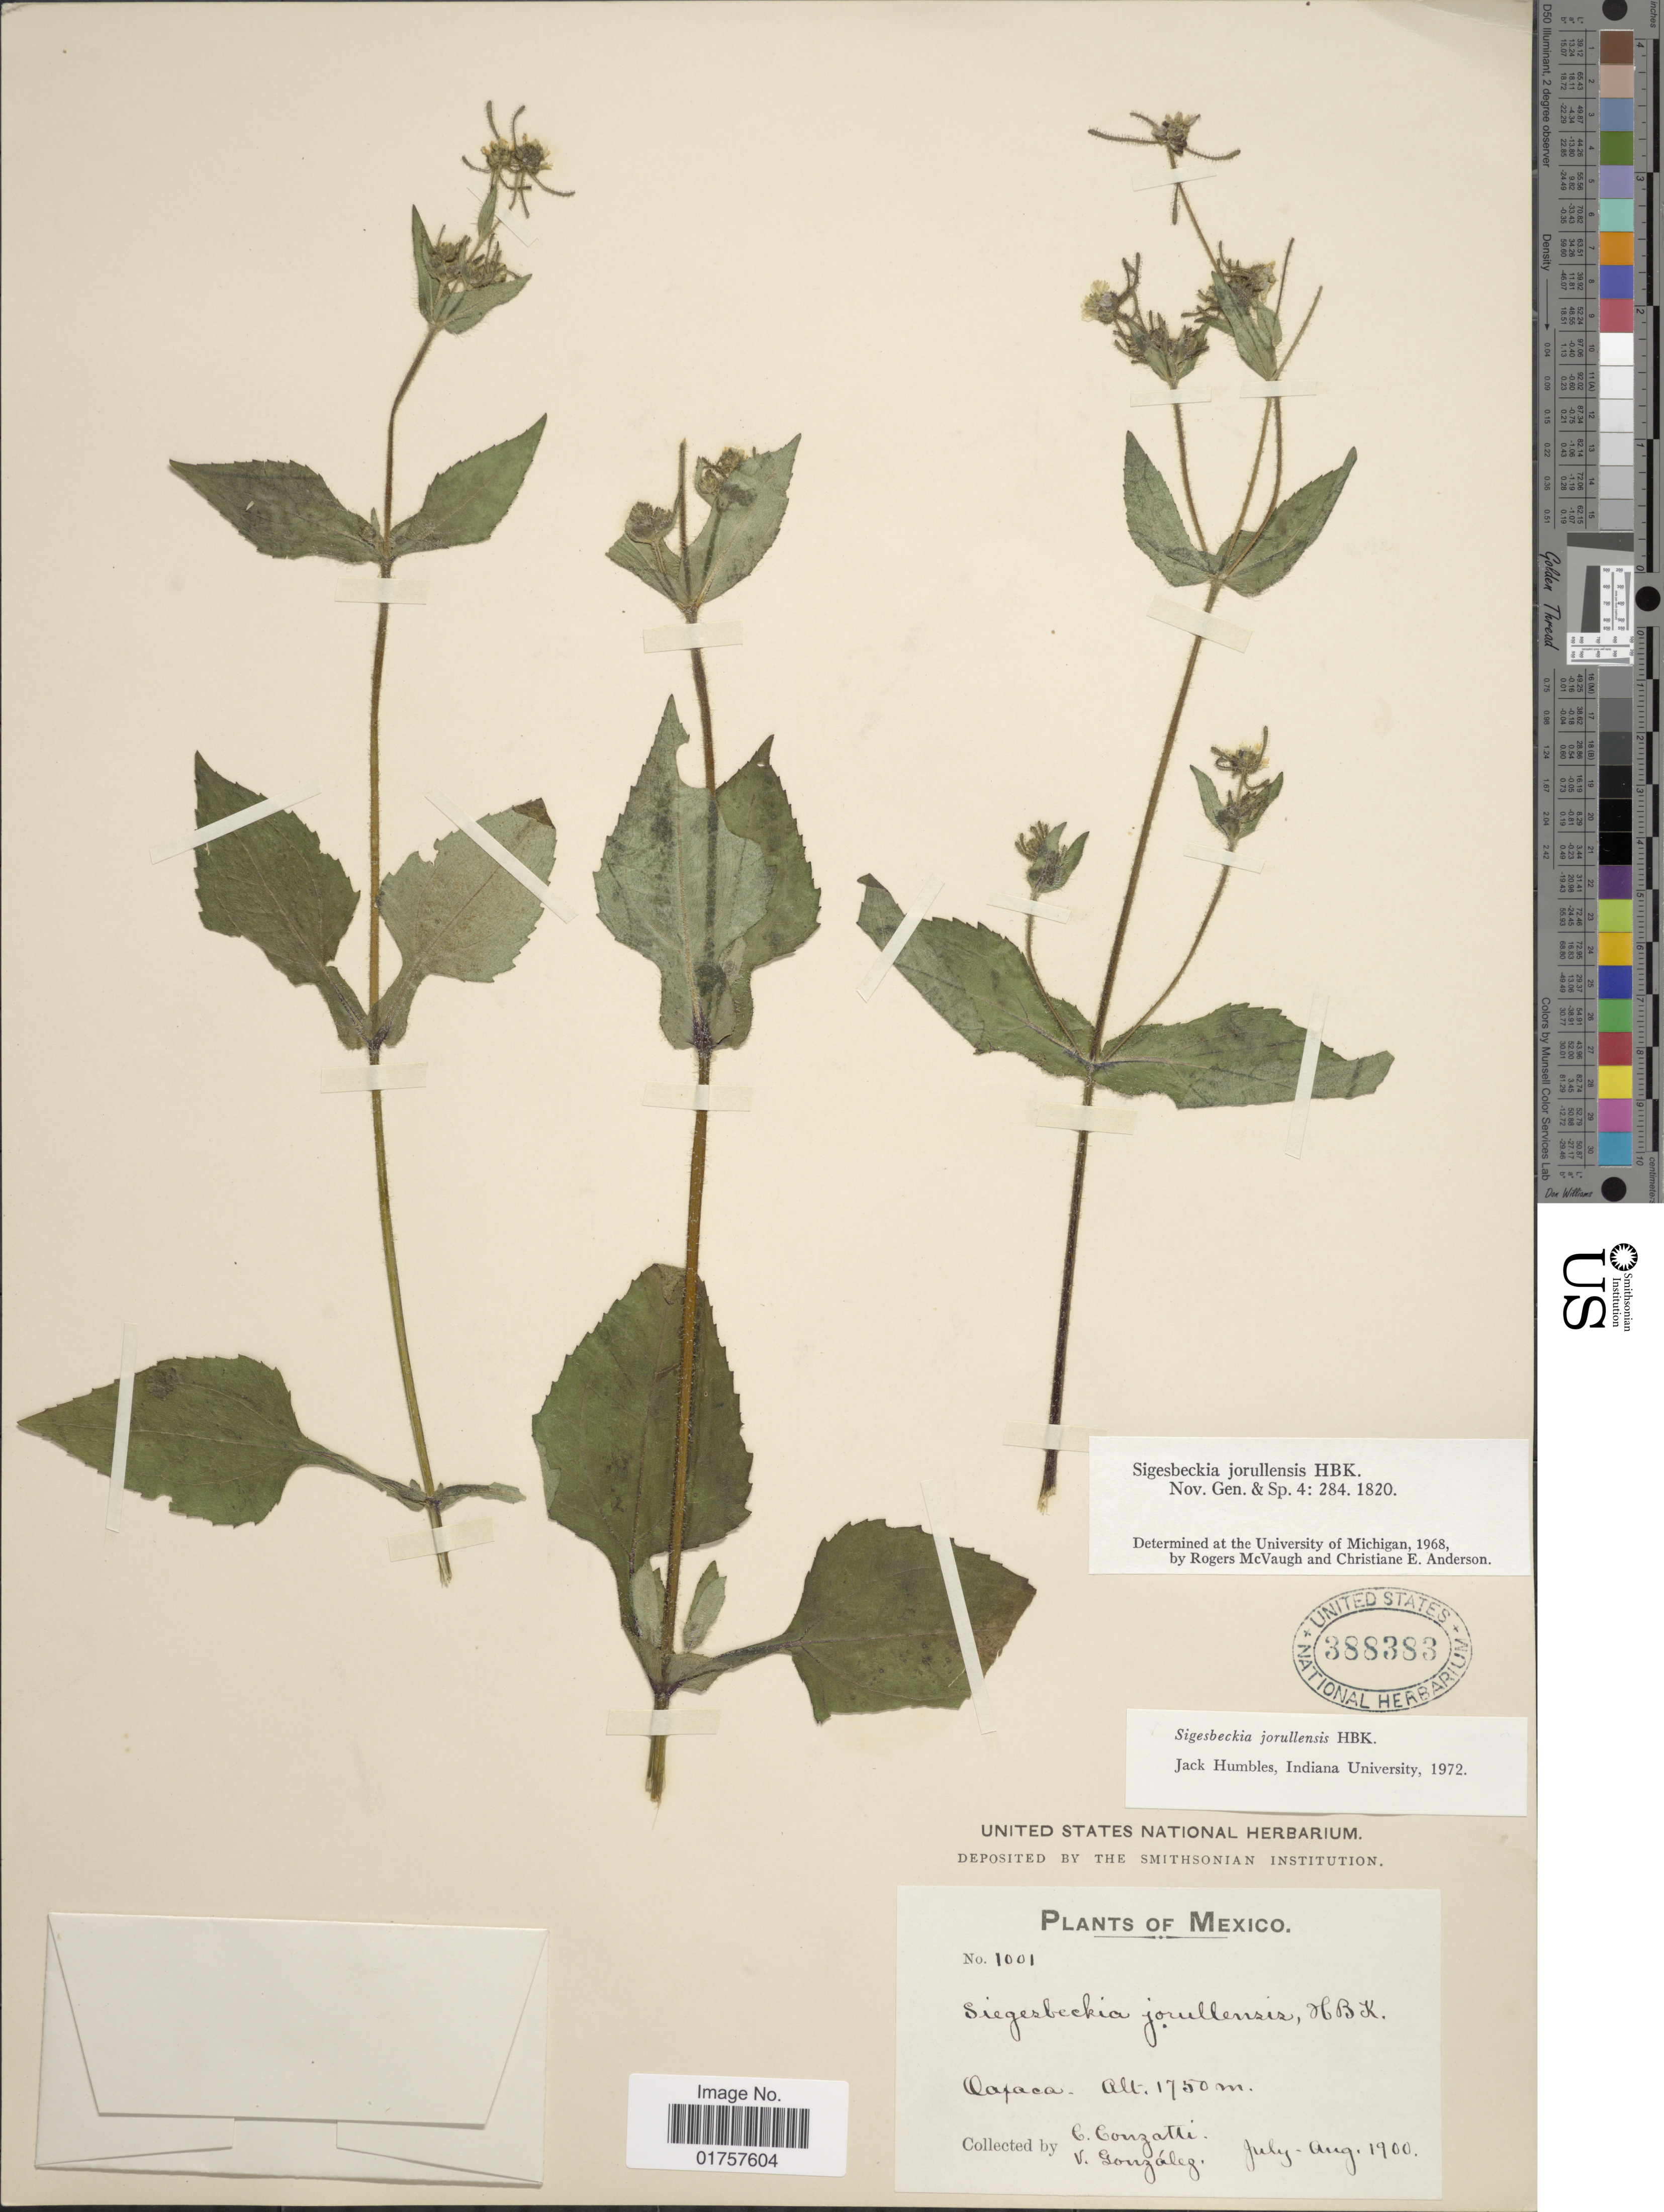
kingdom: Plantae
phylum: Tracheophyta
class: Magnoliopsida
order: Asterales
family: Asteraceae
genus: Sigesbeckia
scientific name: Sigesbeckia jorullensis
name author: Kunth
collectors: C. Conzatti & V. González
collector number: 1001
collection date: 1900-07/1900-08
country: Mexico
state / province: Oaxaca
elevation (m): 1750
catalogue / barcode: US 388383